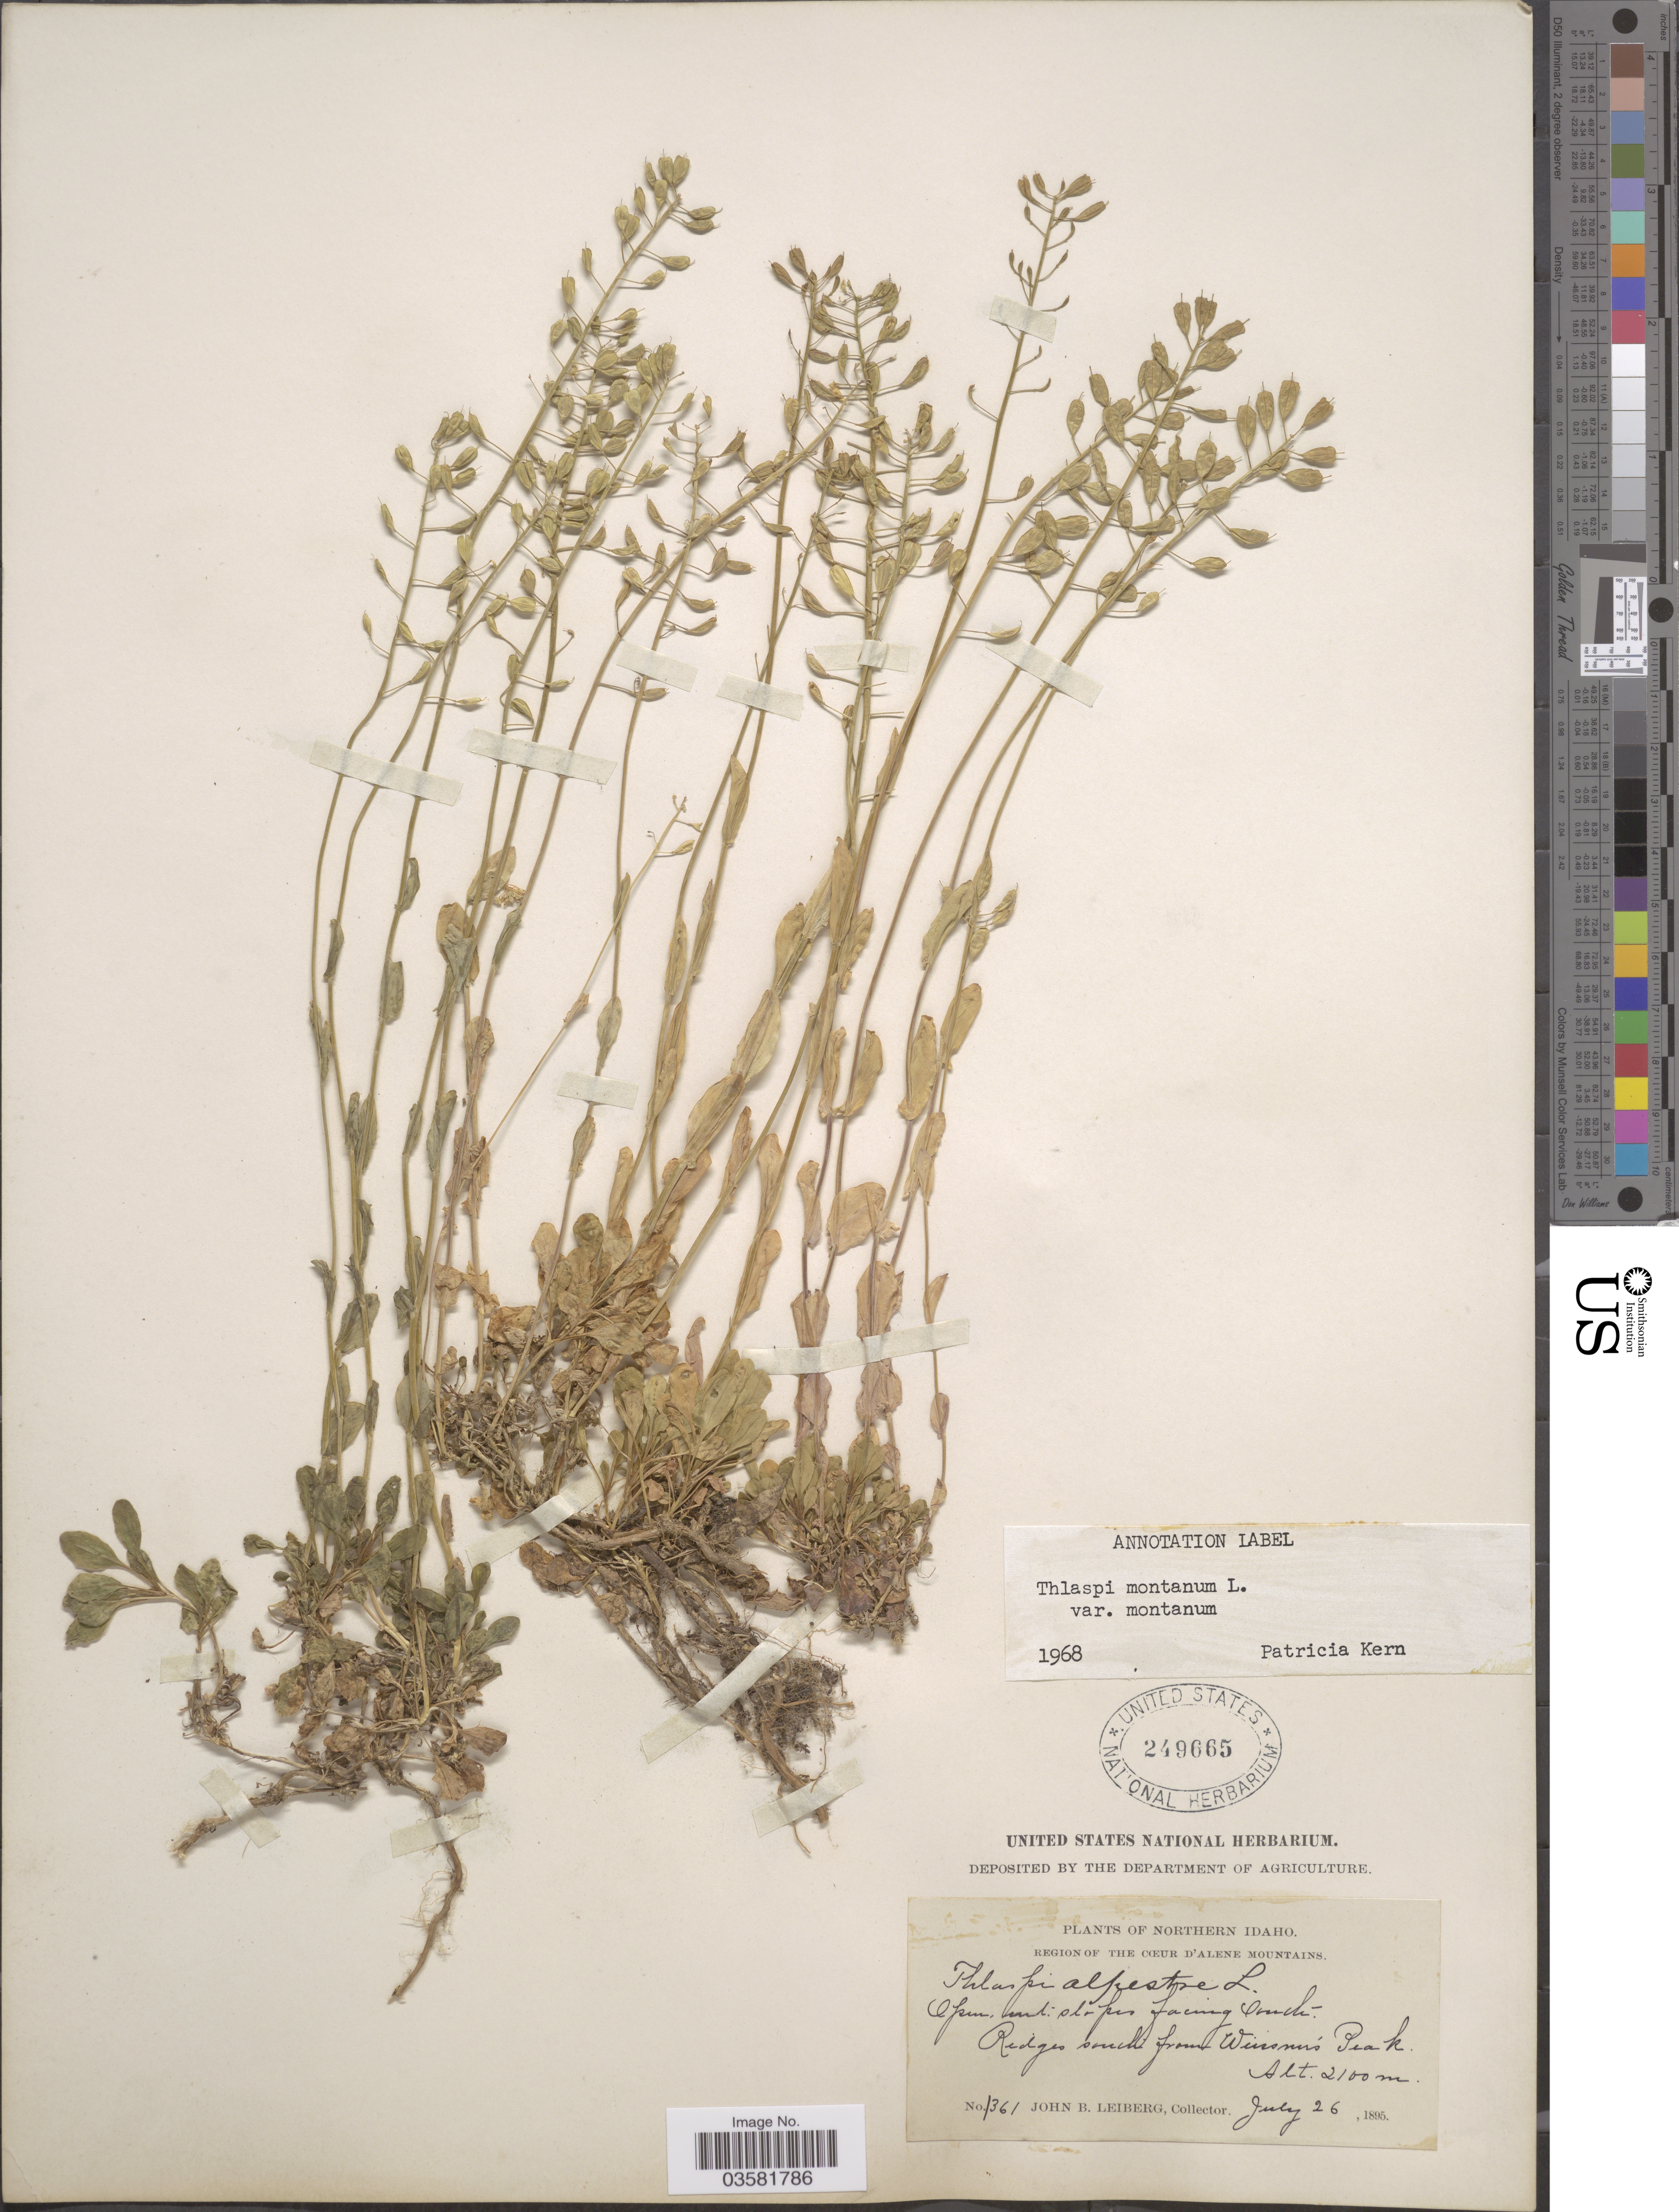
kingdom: Plantae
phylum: Tracheophyta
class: Magnoliopsida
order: Brassicales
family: Brassicaceae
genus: Thlaspi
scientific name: Thlaspi montanum var. montanum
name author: L.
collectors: J. B. Leiberg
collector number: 1361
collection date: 1895-07-26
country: United States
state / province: Idaho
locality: Northern Idaho, Region of the Coeur d'Alene Mountains. Ridges south from Wiessner's Peak [Mount Wiessner].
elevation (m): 2100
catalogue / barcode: US 249665